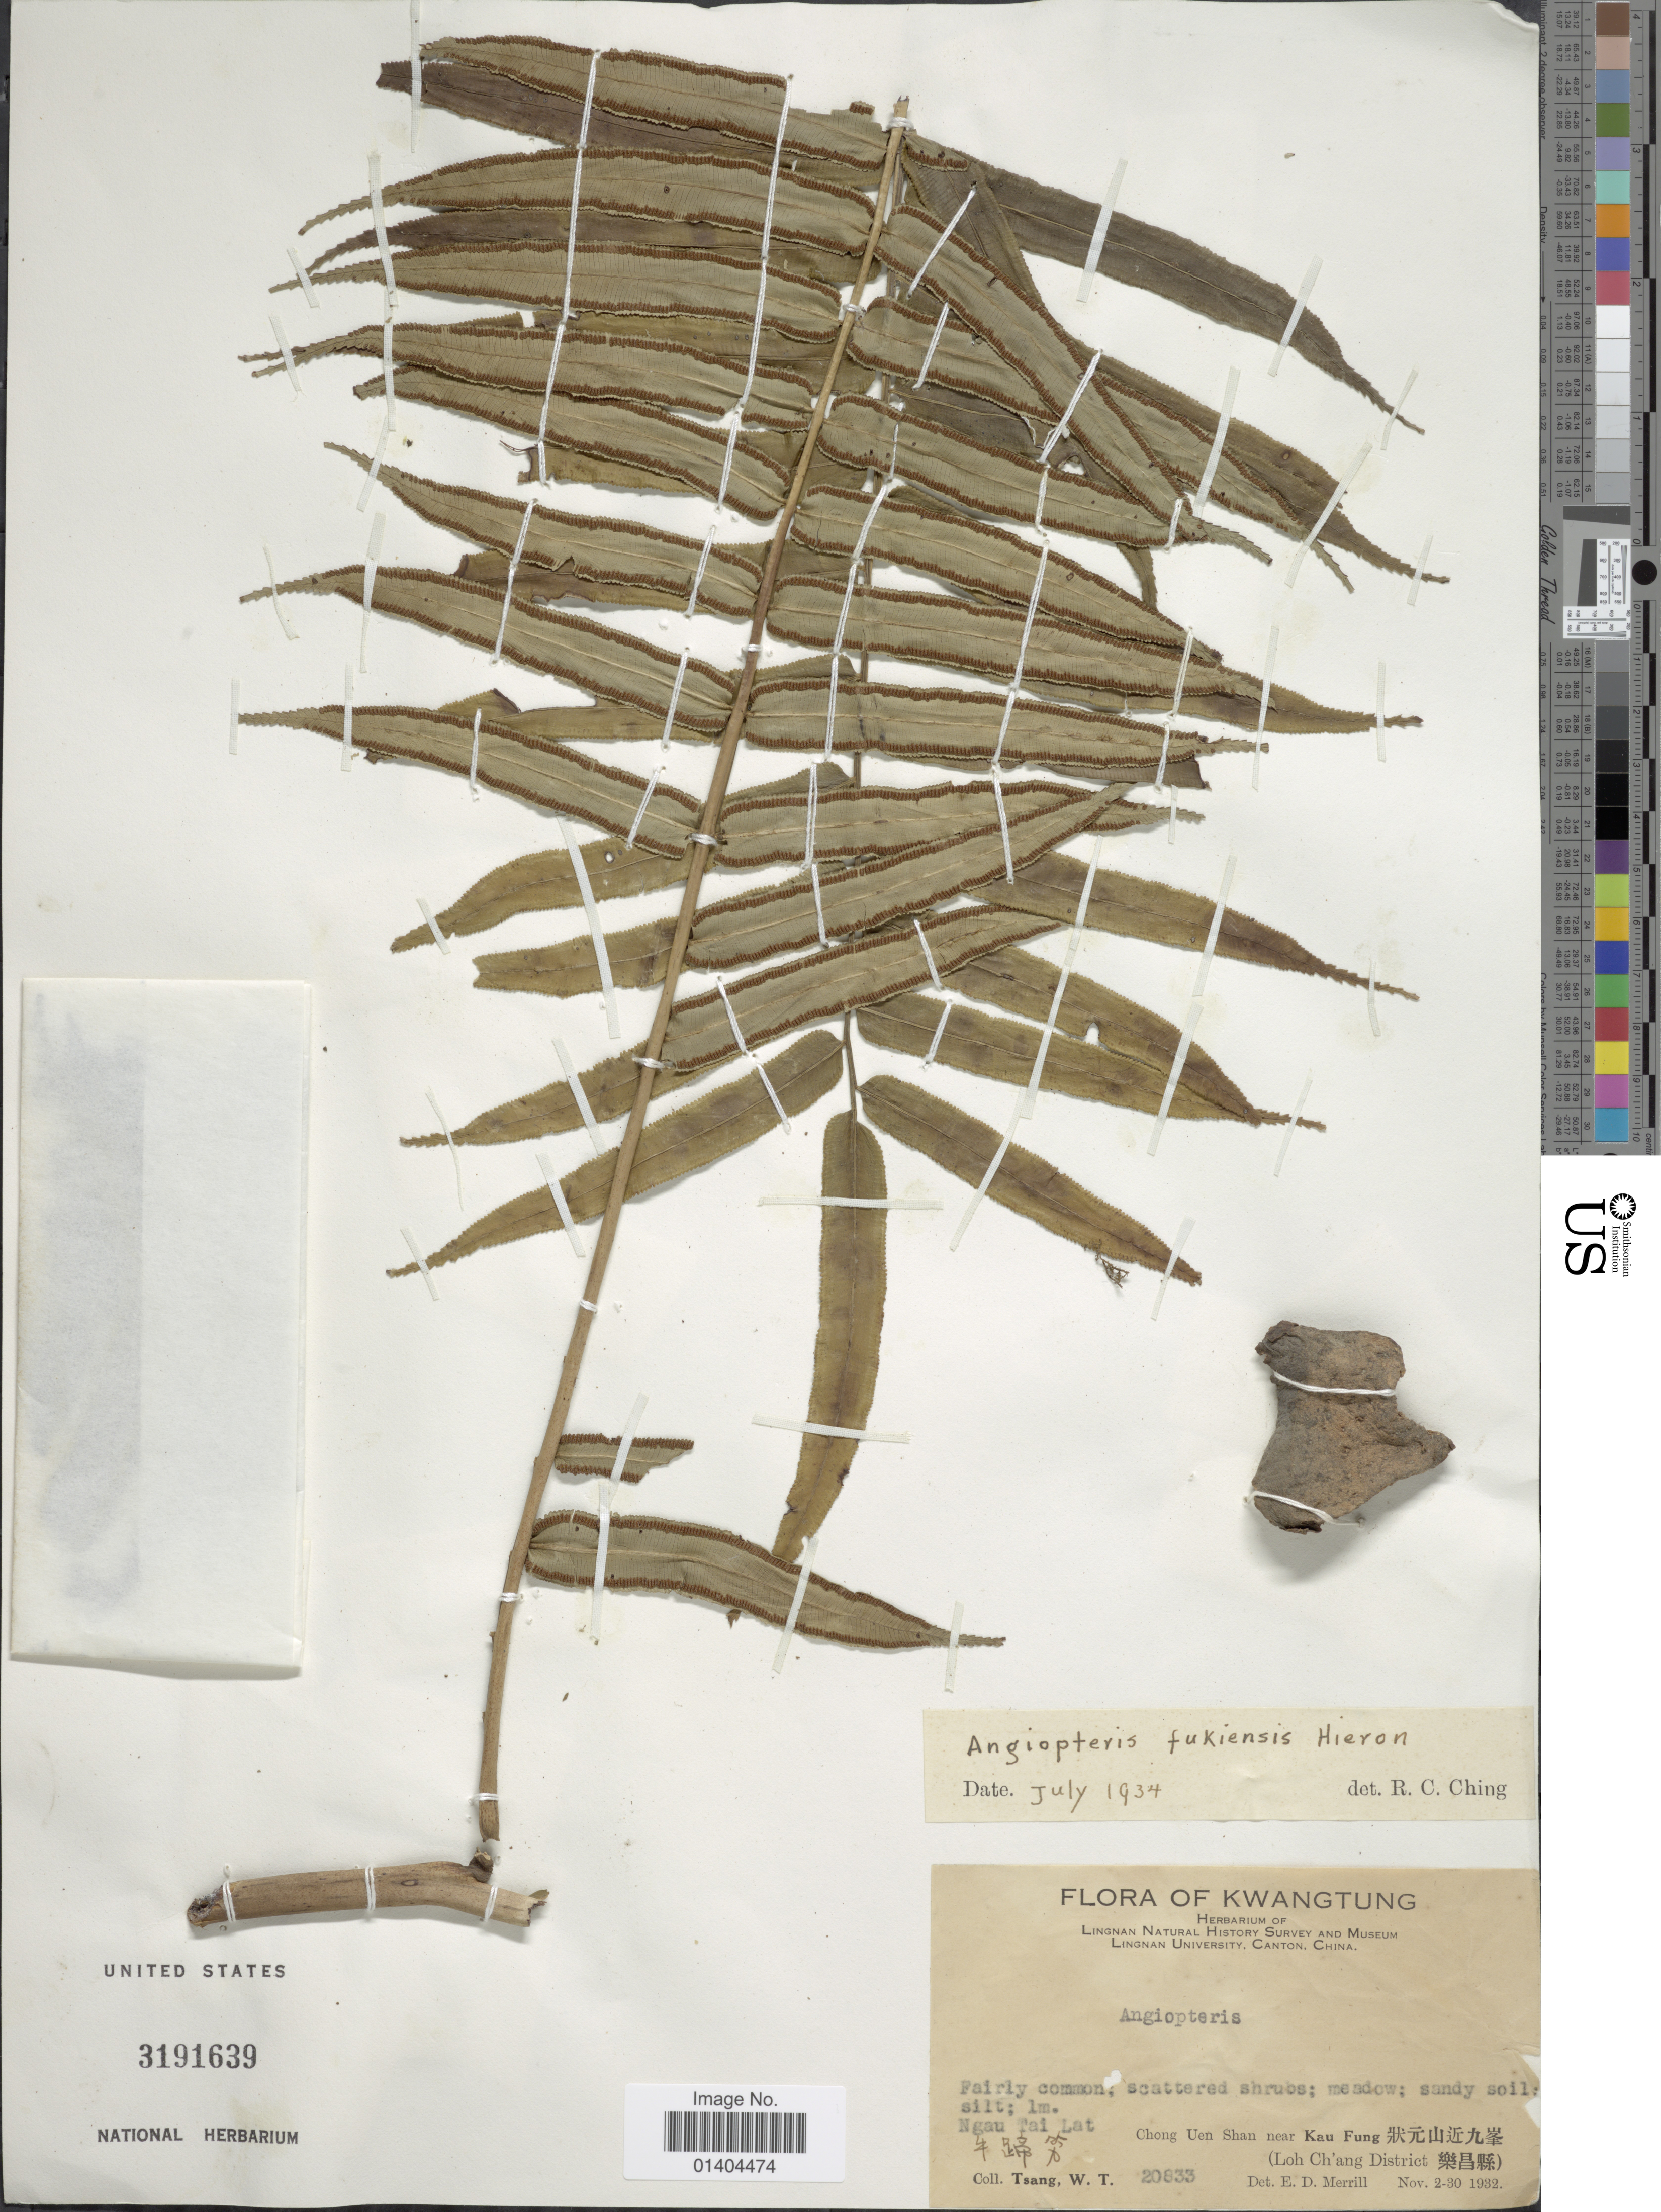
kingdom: Plantae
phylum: Tracheophyta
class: Polypodiopsida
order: Marattiales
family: Marattiaceae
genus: Angiopteris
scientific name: Angiopteris fokiensis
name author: Hieron.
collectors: W. T. Tsang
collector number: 20833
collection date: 1932-11-02/1932-11-30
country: China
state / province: Guangdong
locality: Kwangtung, Chong Uen Shan near Kau Fung (Loh Ch'ang District)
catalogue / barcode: US 3191639